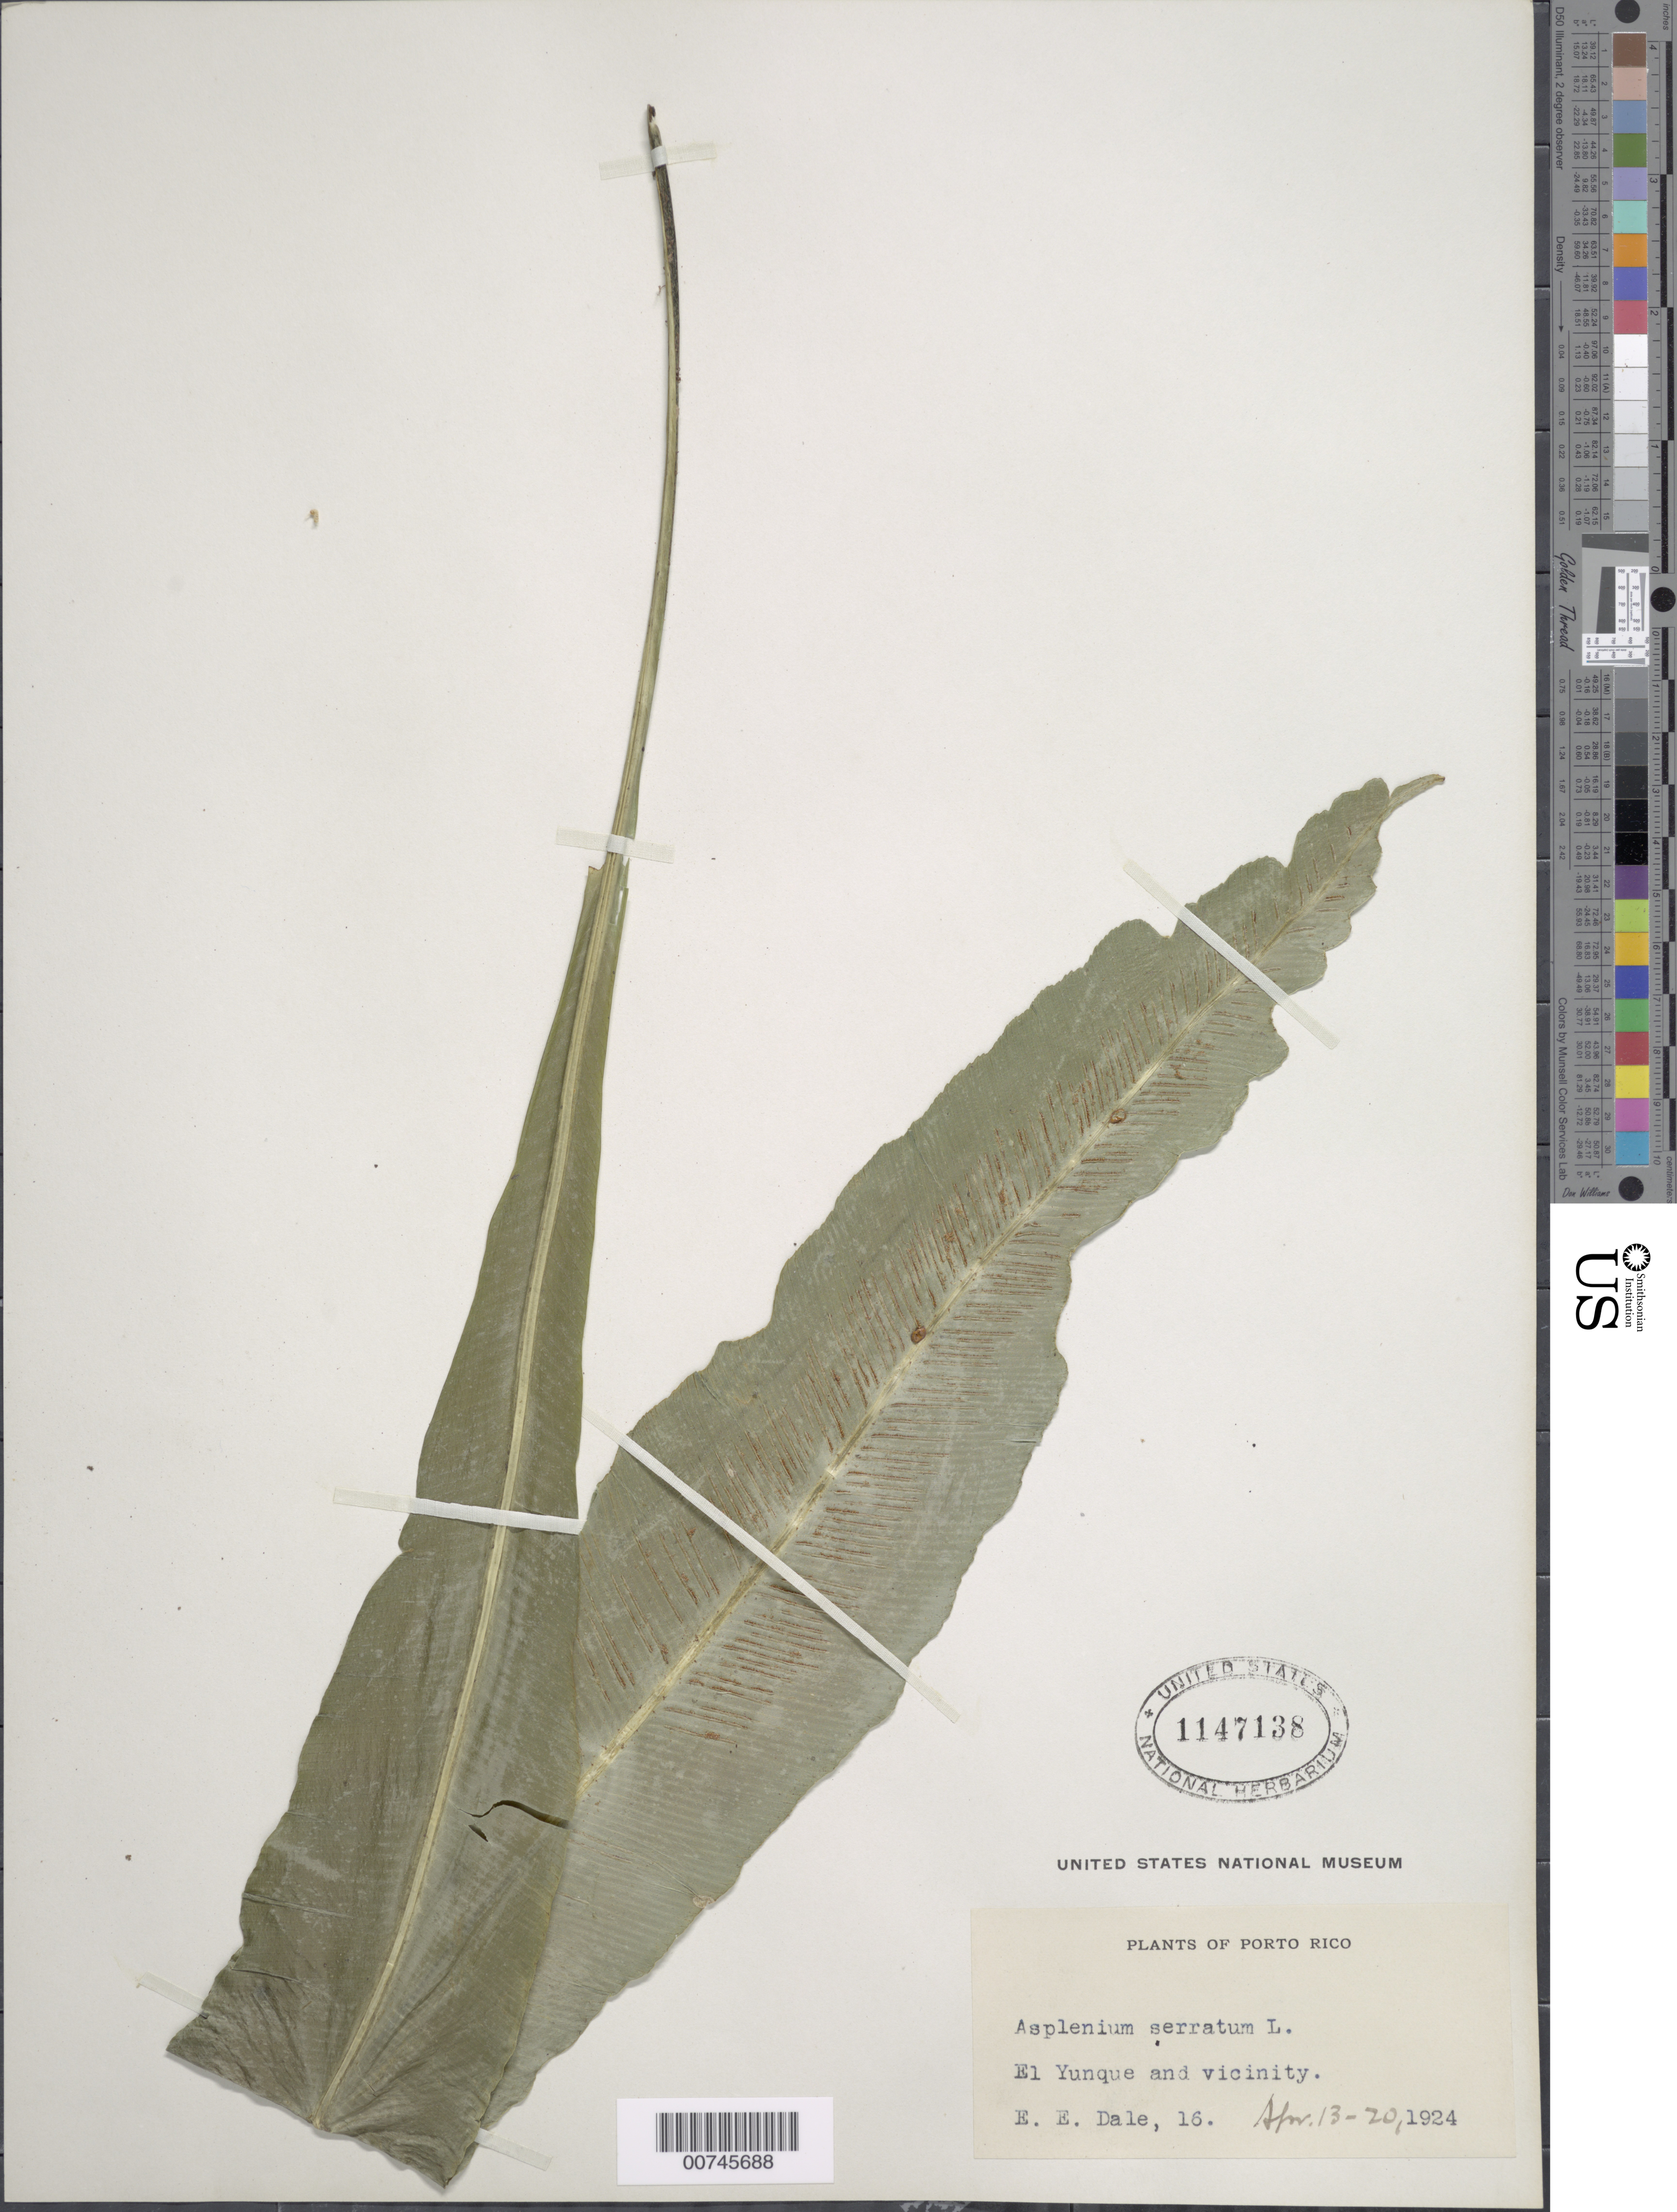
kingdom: Plantae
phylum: Tracheophyta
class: Polypodiopsida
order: Polypodiales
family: Aspleniaceae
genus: Asplenium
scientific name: Asplenium serratum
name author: L.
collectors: E. Dale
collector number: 16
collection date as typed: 13 Apr 1924 to 20 Apr 1924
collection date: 1924-04-13/1924-04-20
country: Puerto Rico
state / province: Río Grande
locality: El Yunque and vicinity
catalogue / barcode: US 1147138